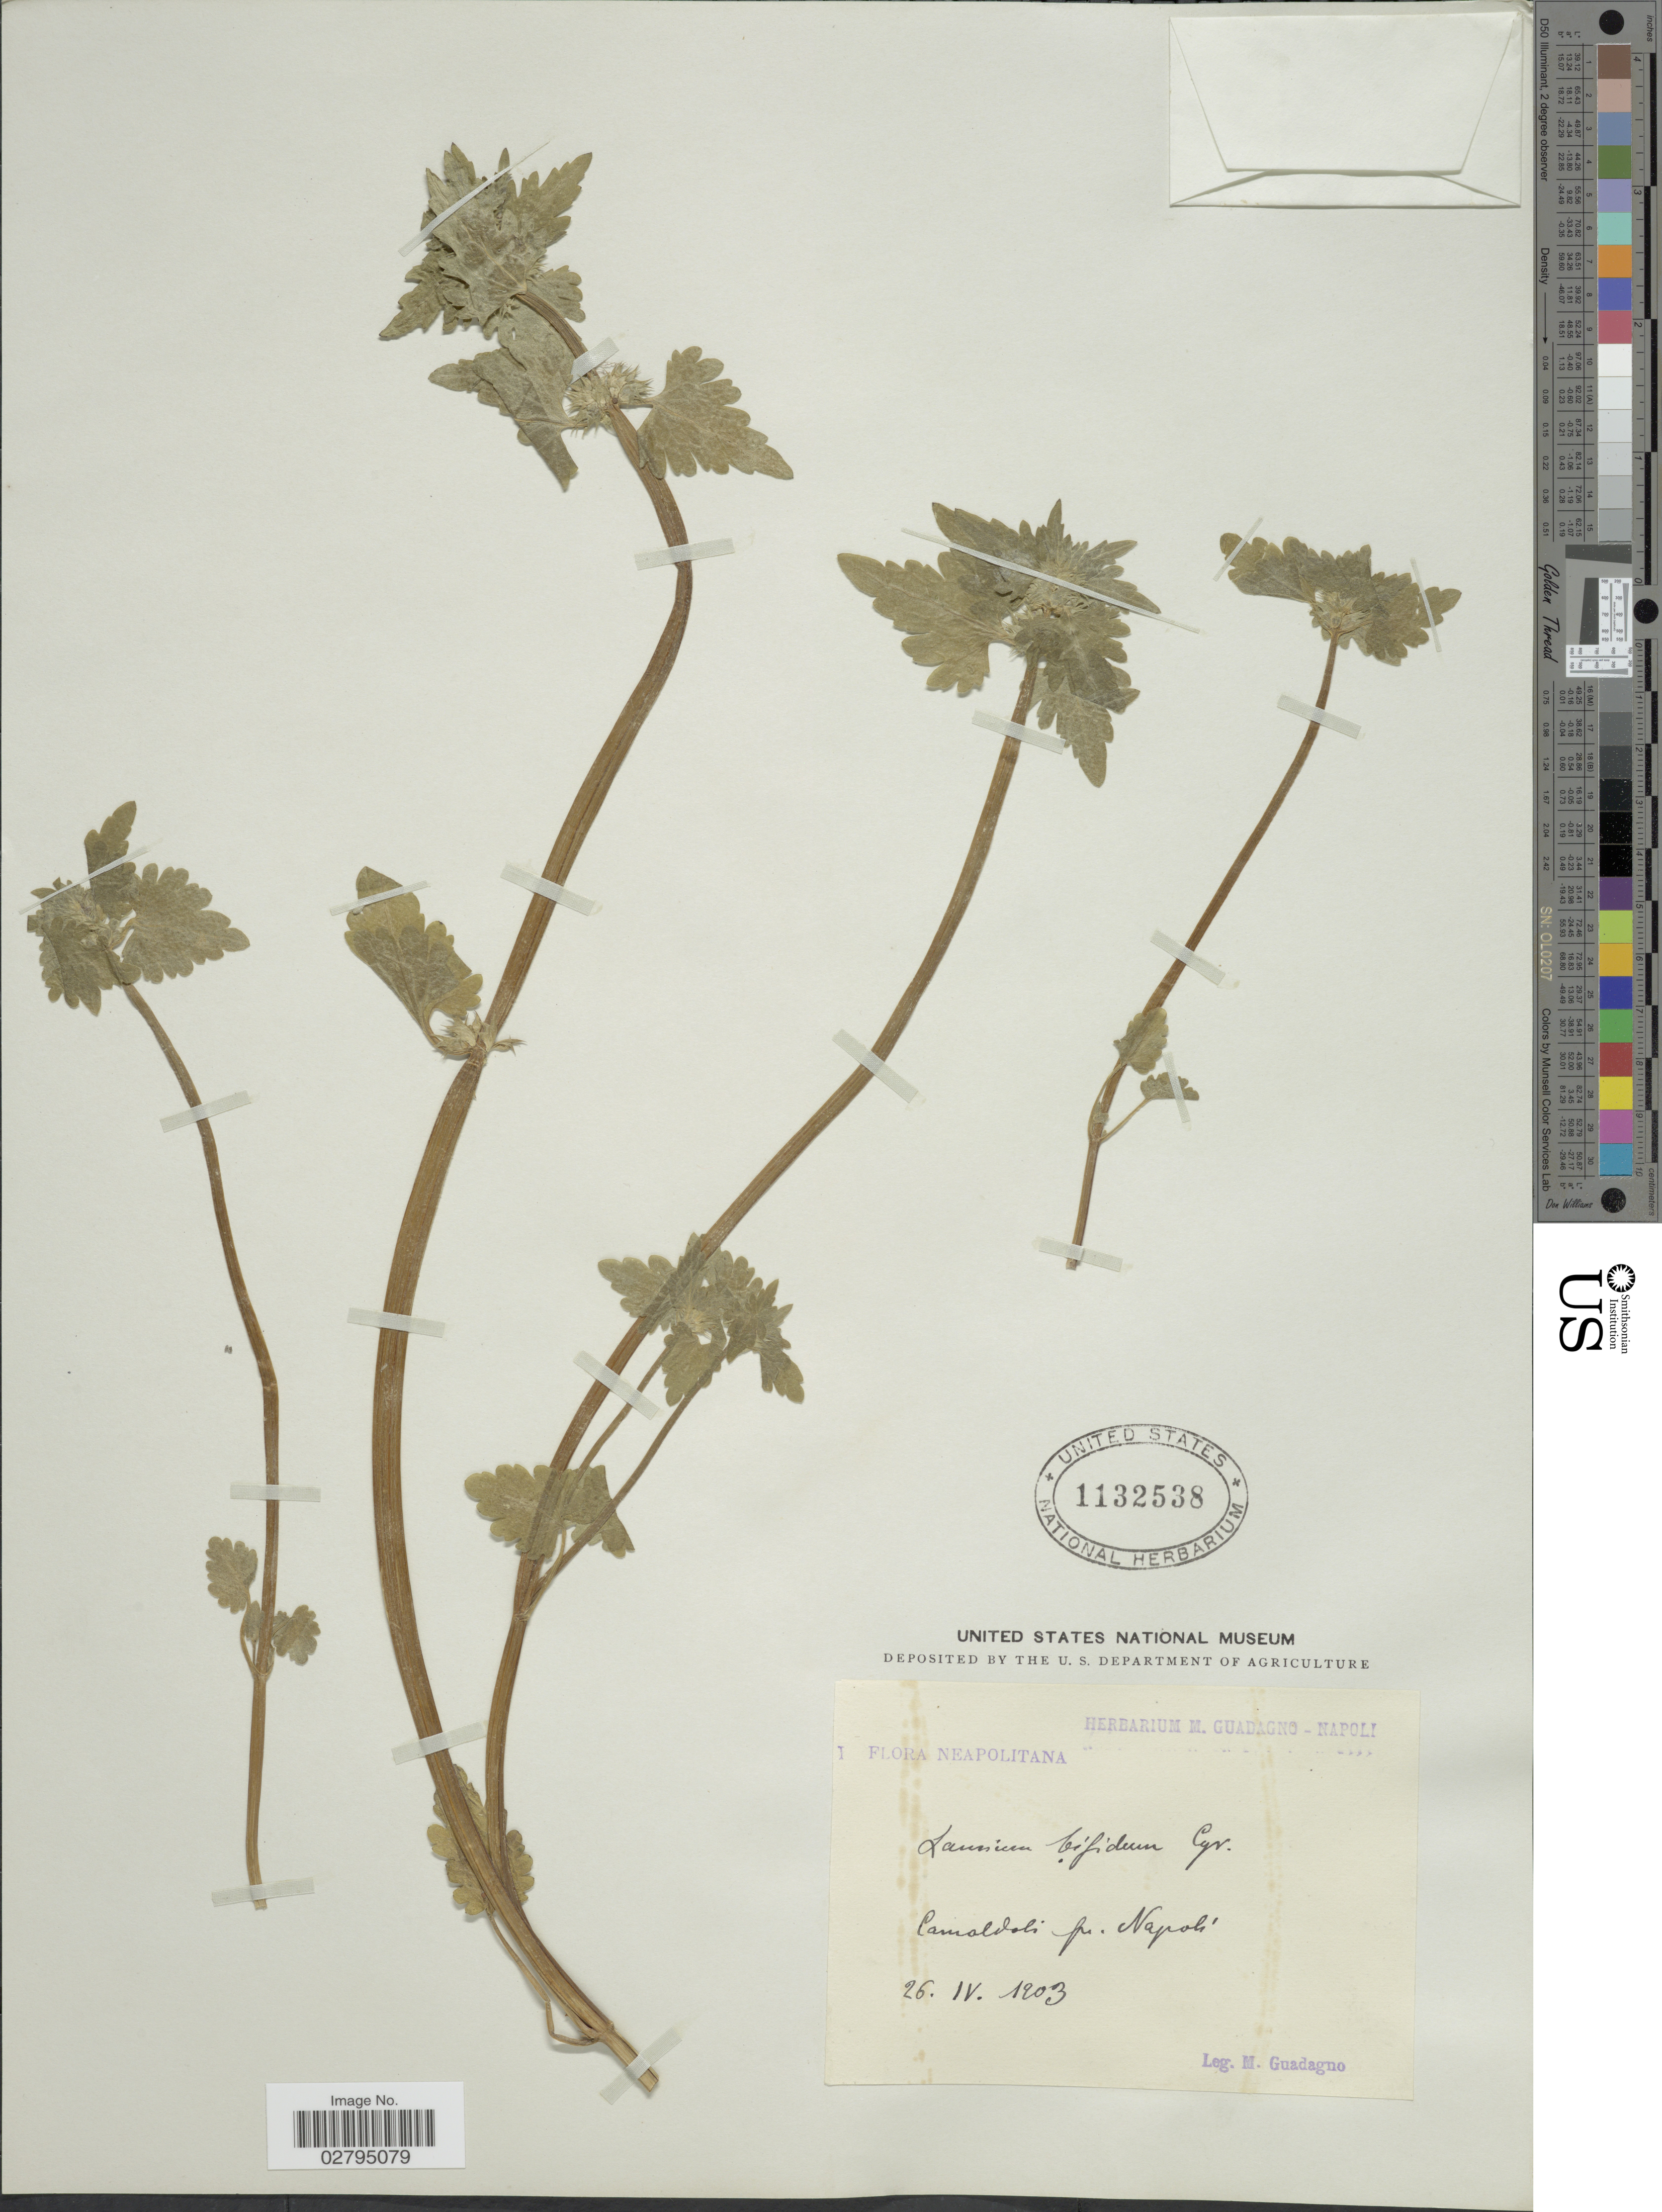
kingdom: Plantae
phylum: Tracheophyta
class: Magnoliopsida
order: Lamiales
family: Lamiaceae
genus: Lamium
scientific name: Lamium bifidum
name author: Cirillo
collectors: M. Guadagno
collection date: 1903-04-26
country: Italy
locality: Camaldoli pr. Napoli.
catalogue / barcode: US 1132538